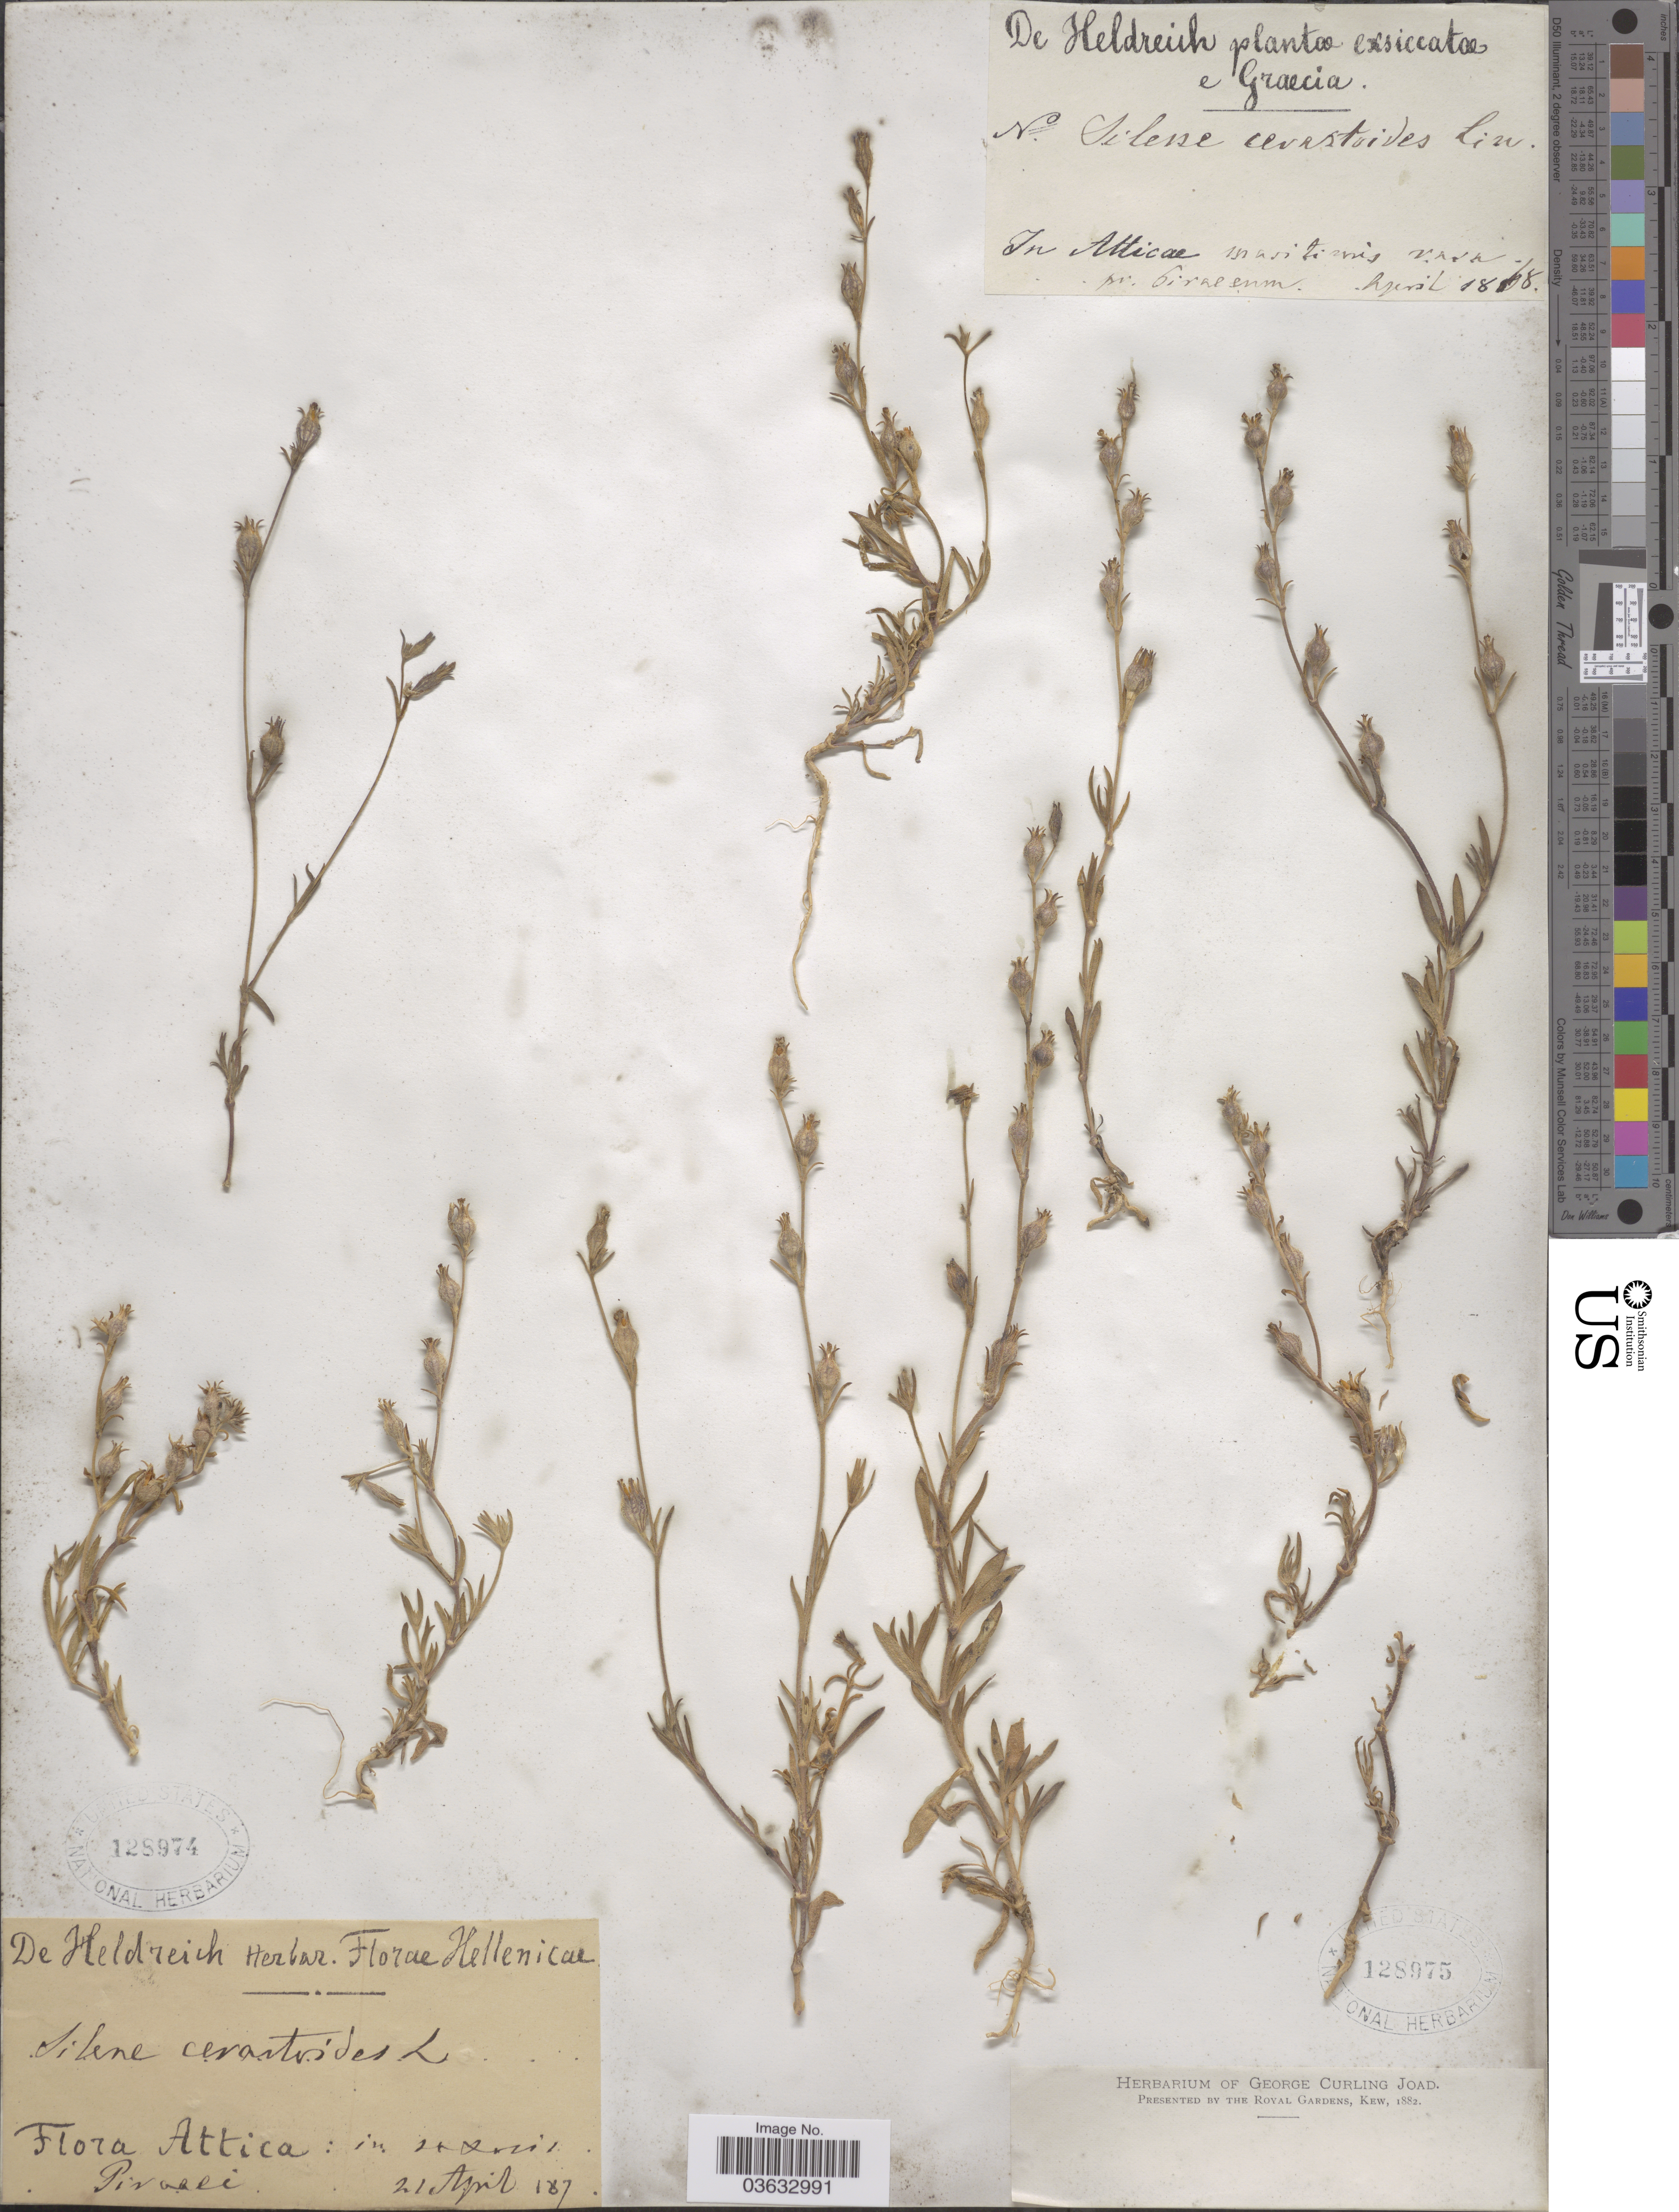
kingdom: Plantae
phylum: Tracheophyta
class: Magnoliopsida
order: Caryophyllales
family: Caryophyllaceae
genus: Silene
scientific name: Silene cerastoides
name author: L.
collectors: -. De Heldreich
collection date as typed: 21 April 187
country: Greece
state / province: Attica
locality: In saxosis Piraei.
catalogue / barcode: US 128974-2